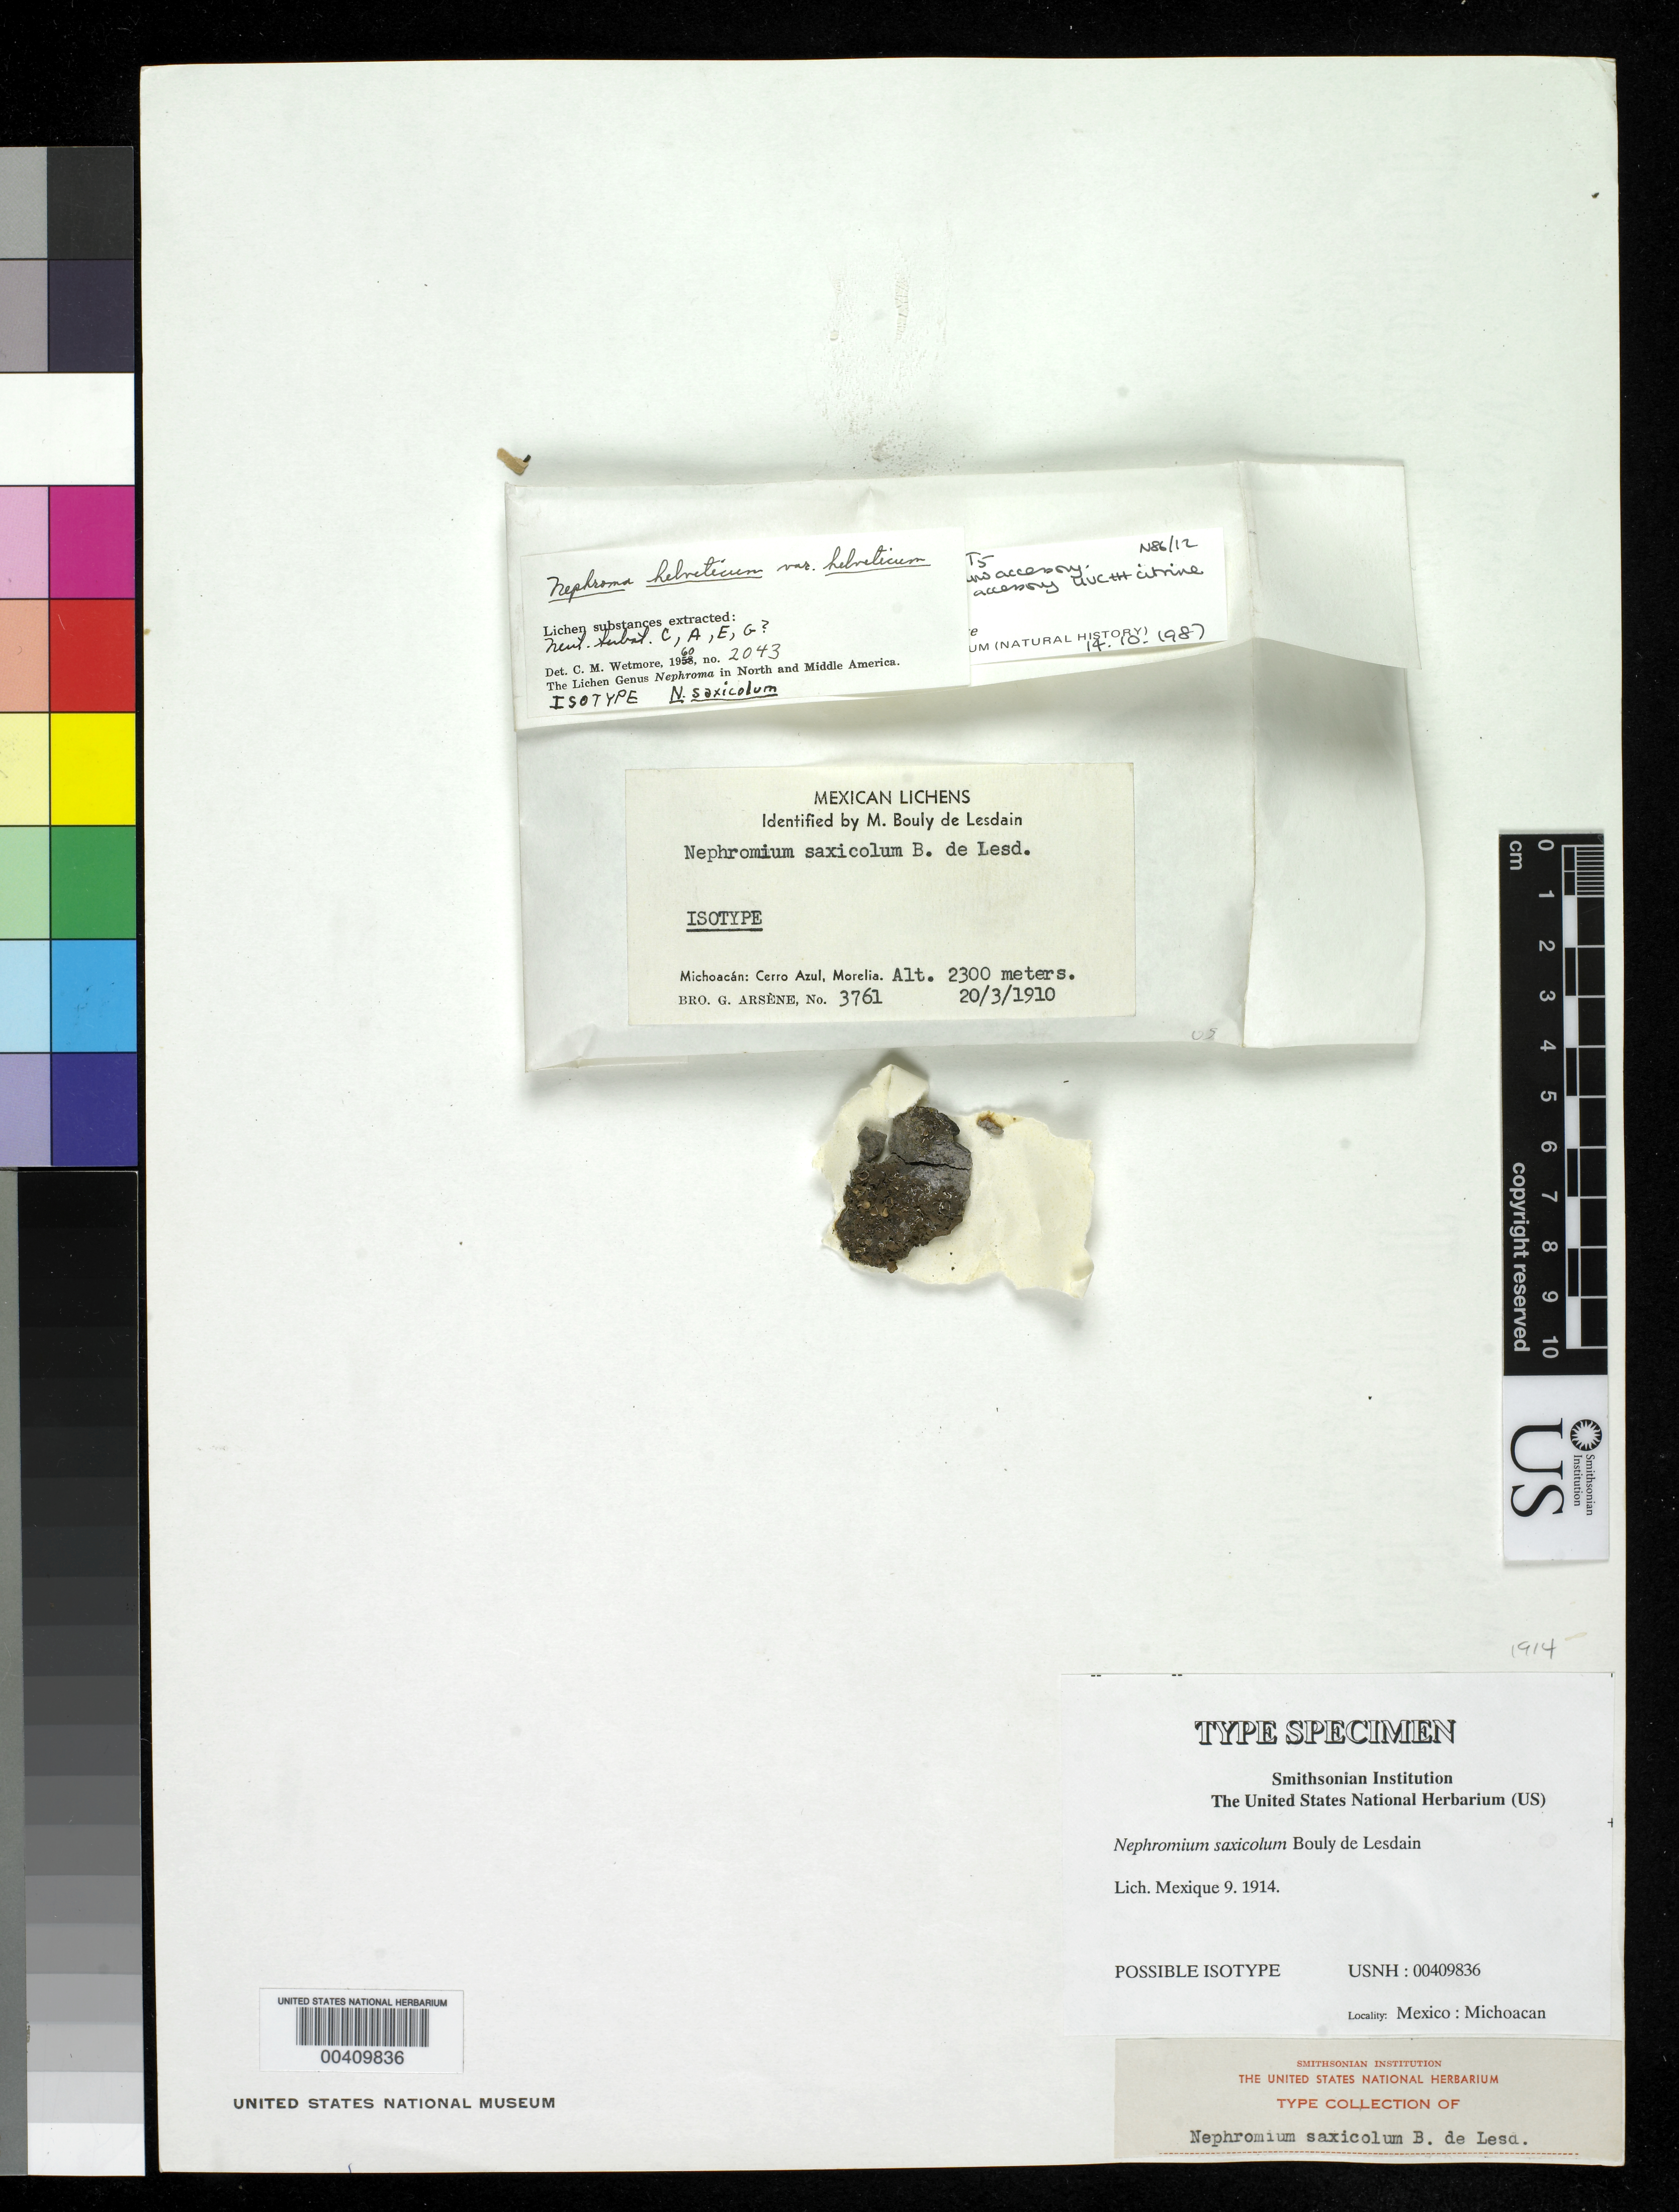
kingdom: Fungi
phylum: Ascomycota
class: Lecanoromycetes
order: Peltigerales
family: Nephromataceae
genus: Nephromium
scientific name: Nephromium saxicolum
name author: B. de Lesd.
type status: Possible Isotype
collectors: Bro. G. Arsène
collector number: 3761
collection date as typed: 20 Mar 1910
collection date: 1910-03-20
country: Mexico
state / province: Michoacán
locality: Cerro Azul, Morelia.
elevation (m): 2300